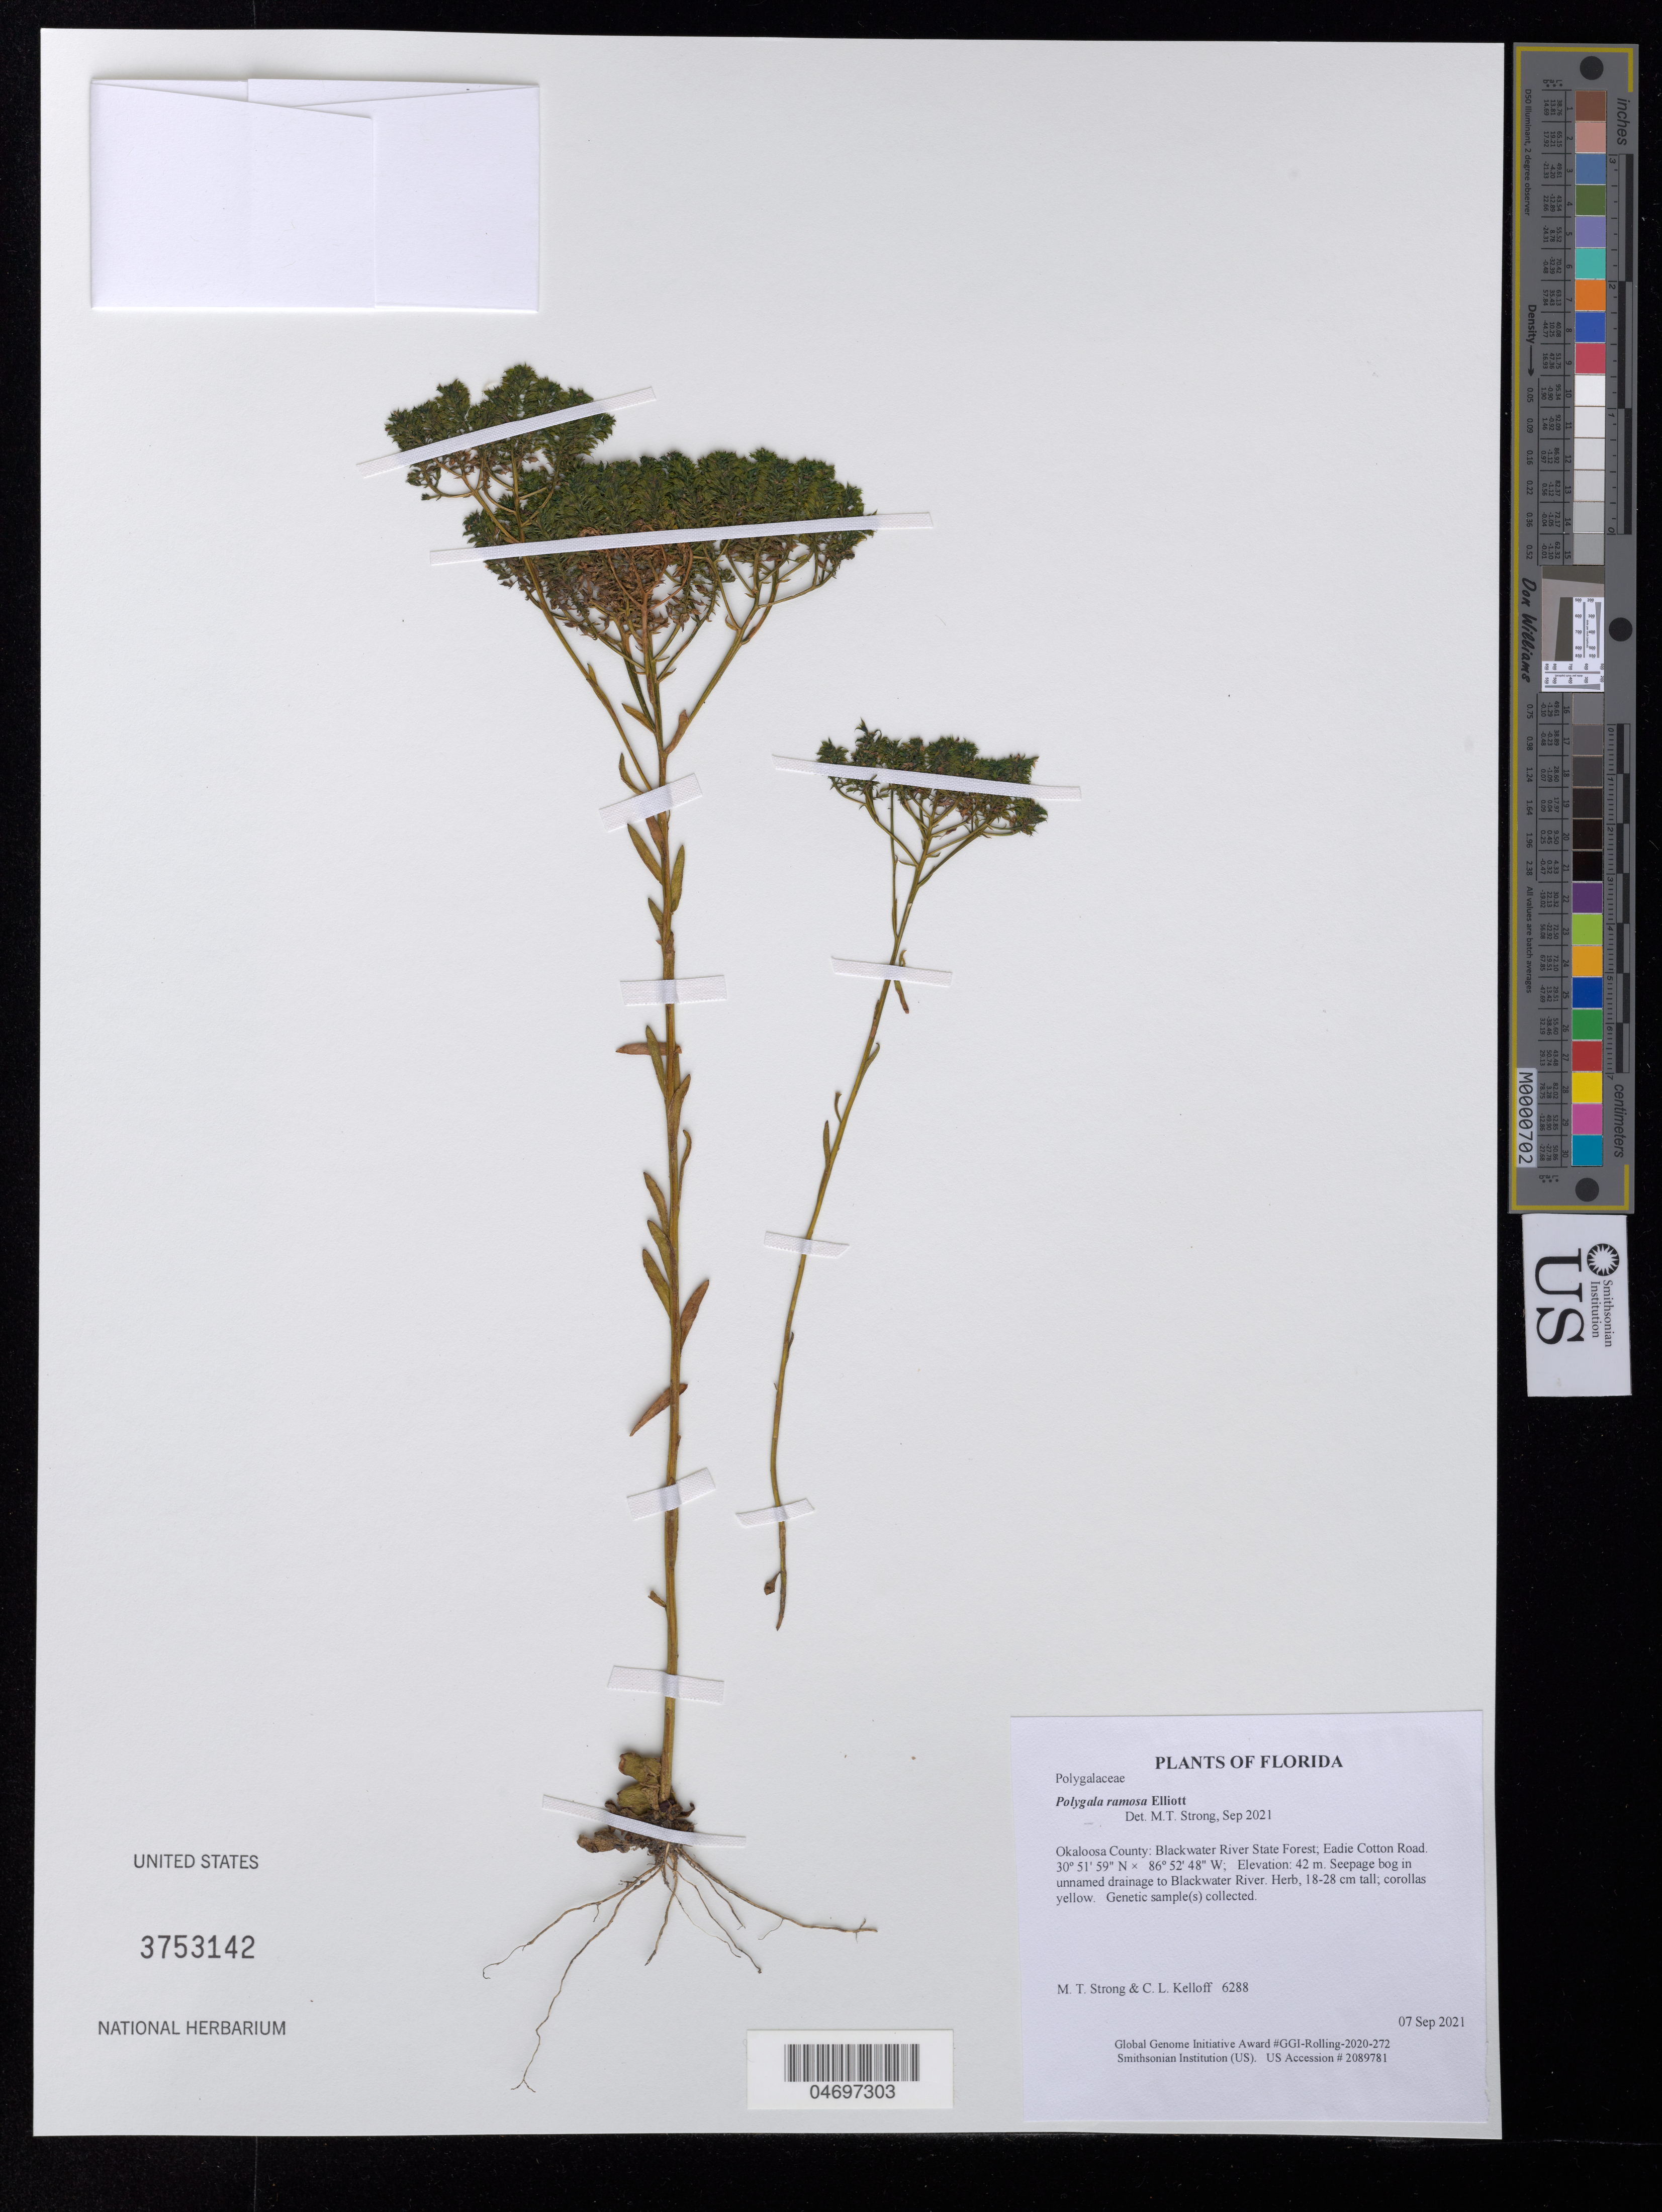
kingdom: Plantae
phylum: Tracheophyta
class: Magnoliopsida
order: Fabales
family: Polygalaceae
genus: Polygala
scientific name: Polygala ramosa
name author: Elliott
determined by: Strong, Mark T.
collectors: M. T. Strong & C. L. Kelloff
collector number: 6288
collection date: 2021-09-07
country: United States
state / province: Florida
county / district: Okaloosa County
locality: Blackwater River State Forest; Eadie Cotton Road.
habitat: Seepage bog in unnamed drainage to Blackwater River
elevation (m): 42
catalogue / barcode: US 3753142